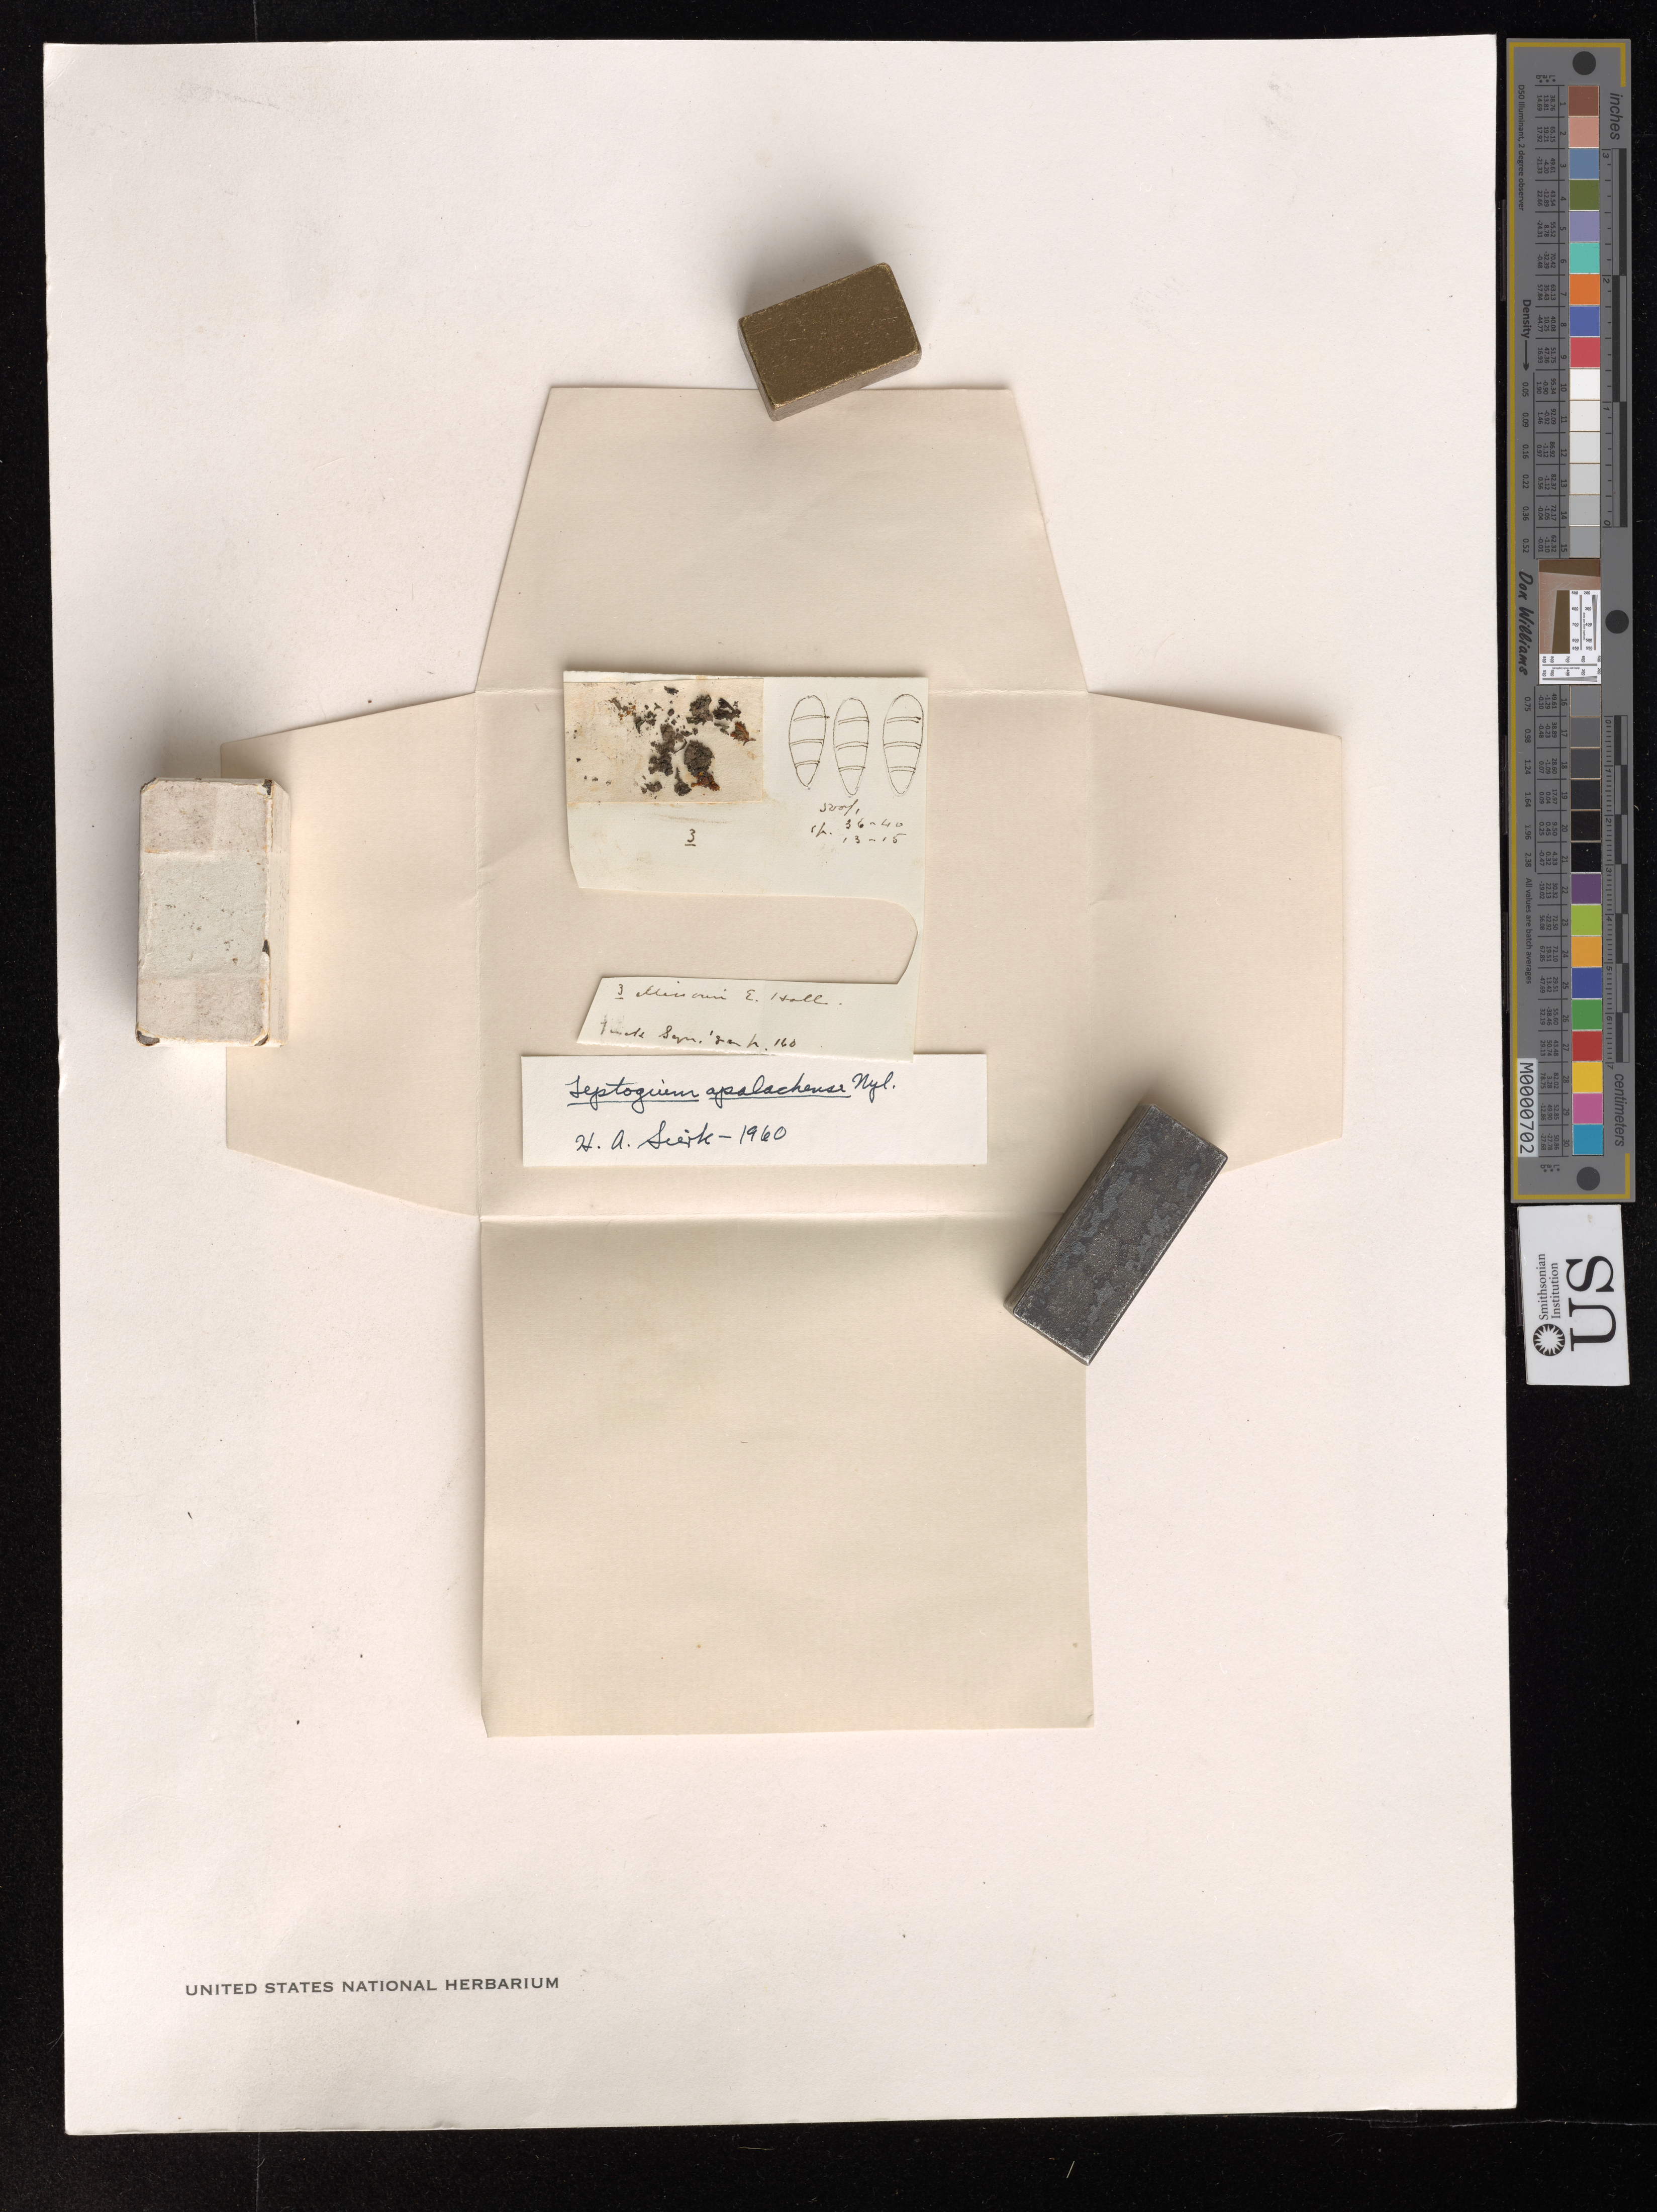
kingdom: Fungi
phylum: Ascomycota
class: Lecanoromycetes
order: Peltigerales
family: Collemataceae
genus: Leptogium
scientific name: Leptogium apalachense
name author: (Tuck.) Nyl.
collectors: E. Hall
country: United States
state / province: Missouri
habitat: Soil